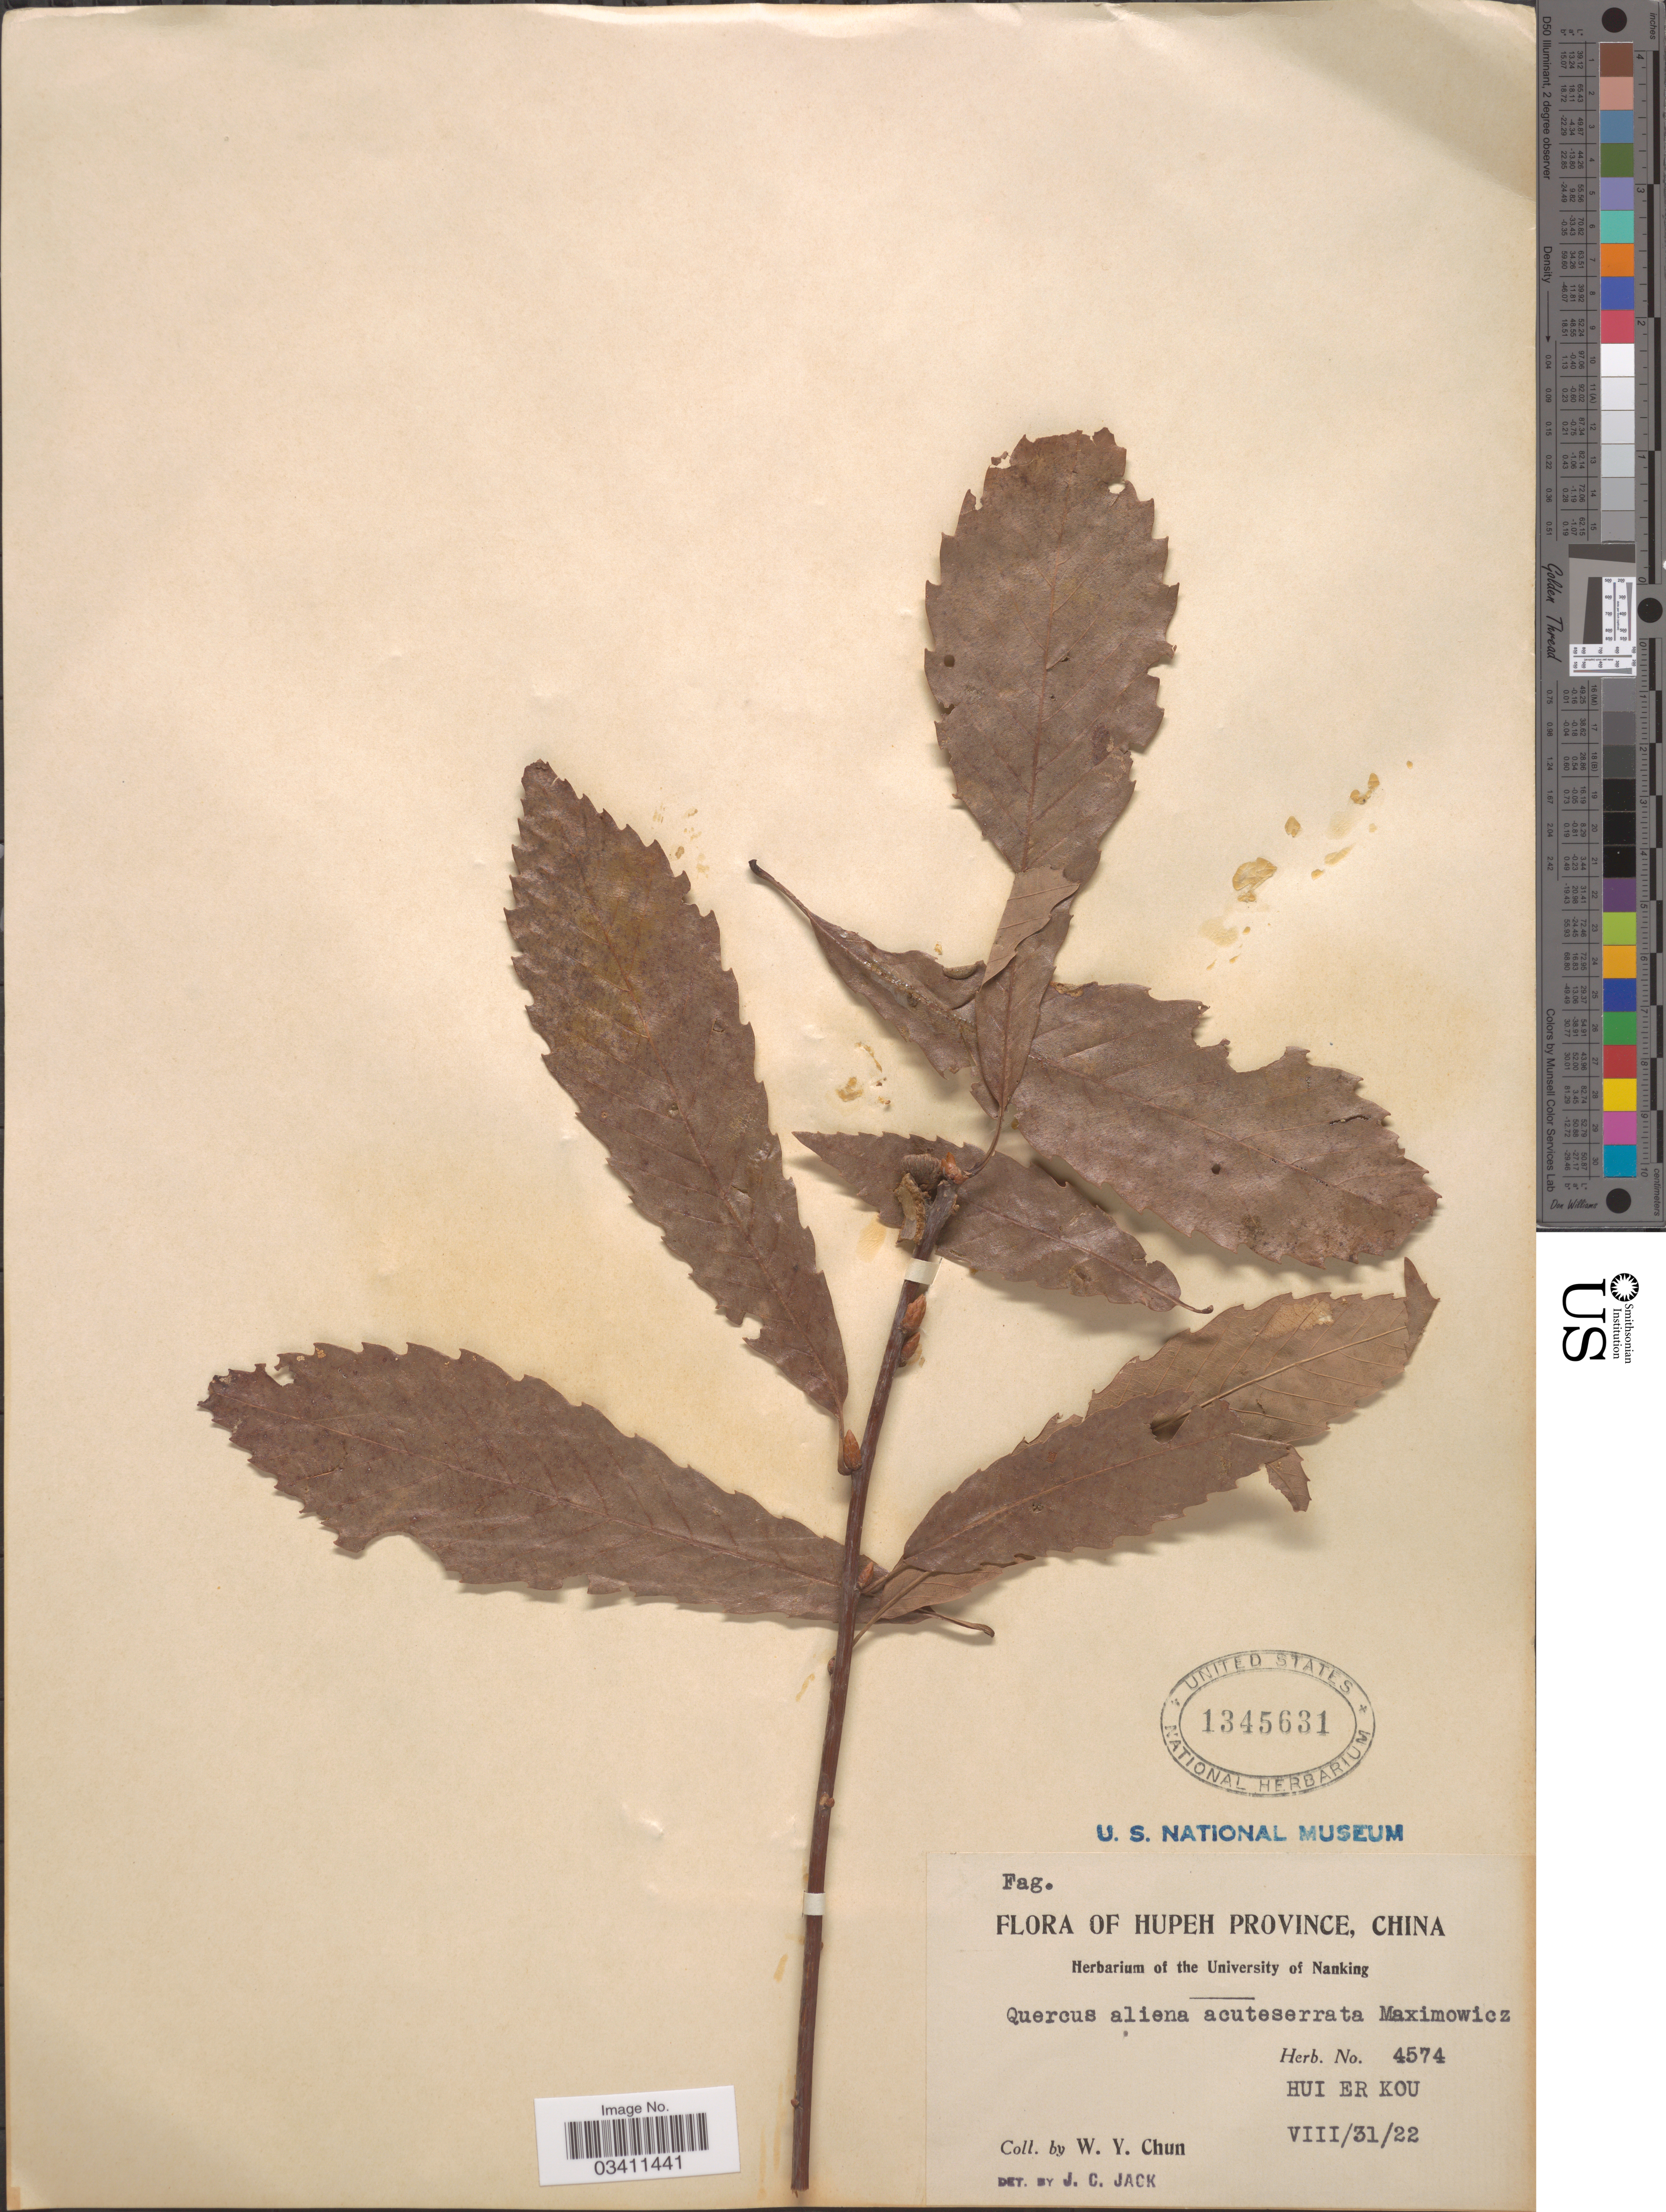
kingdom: Plantae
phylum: Tracheophyta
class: Magnoliopsida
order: Fagales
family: Fagaceae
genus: Quercus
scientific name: Quercus aliena var. acutiserrata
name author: Maxim.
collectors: W. Y. Chun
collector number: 4574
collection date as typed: Transcribed d/m/y: 31/8/22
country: China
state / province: Hubei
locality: Hupeh Province. Hui Er Kou.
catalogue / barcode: US 1345631